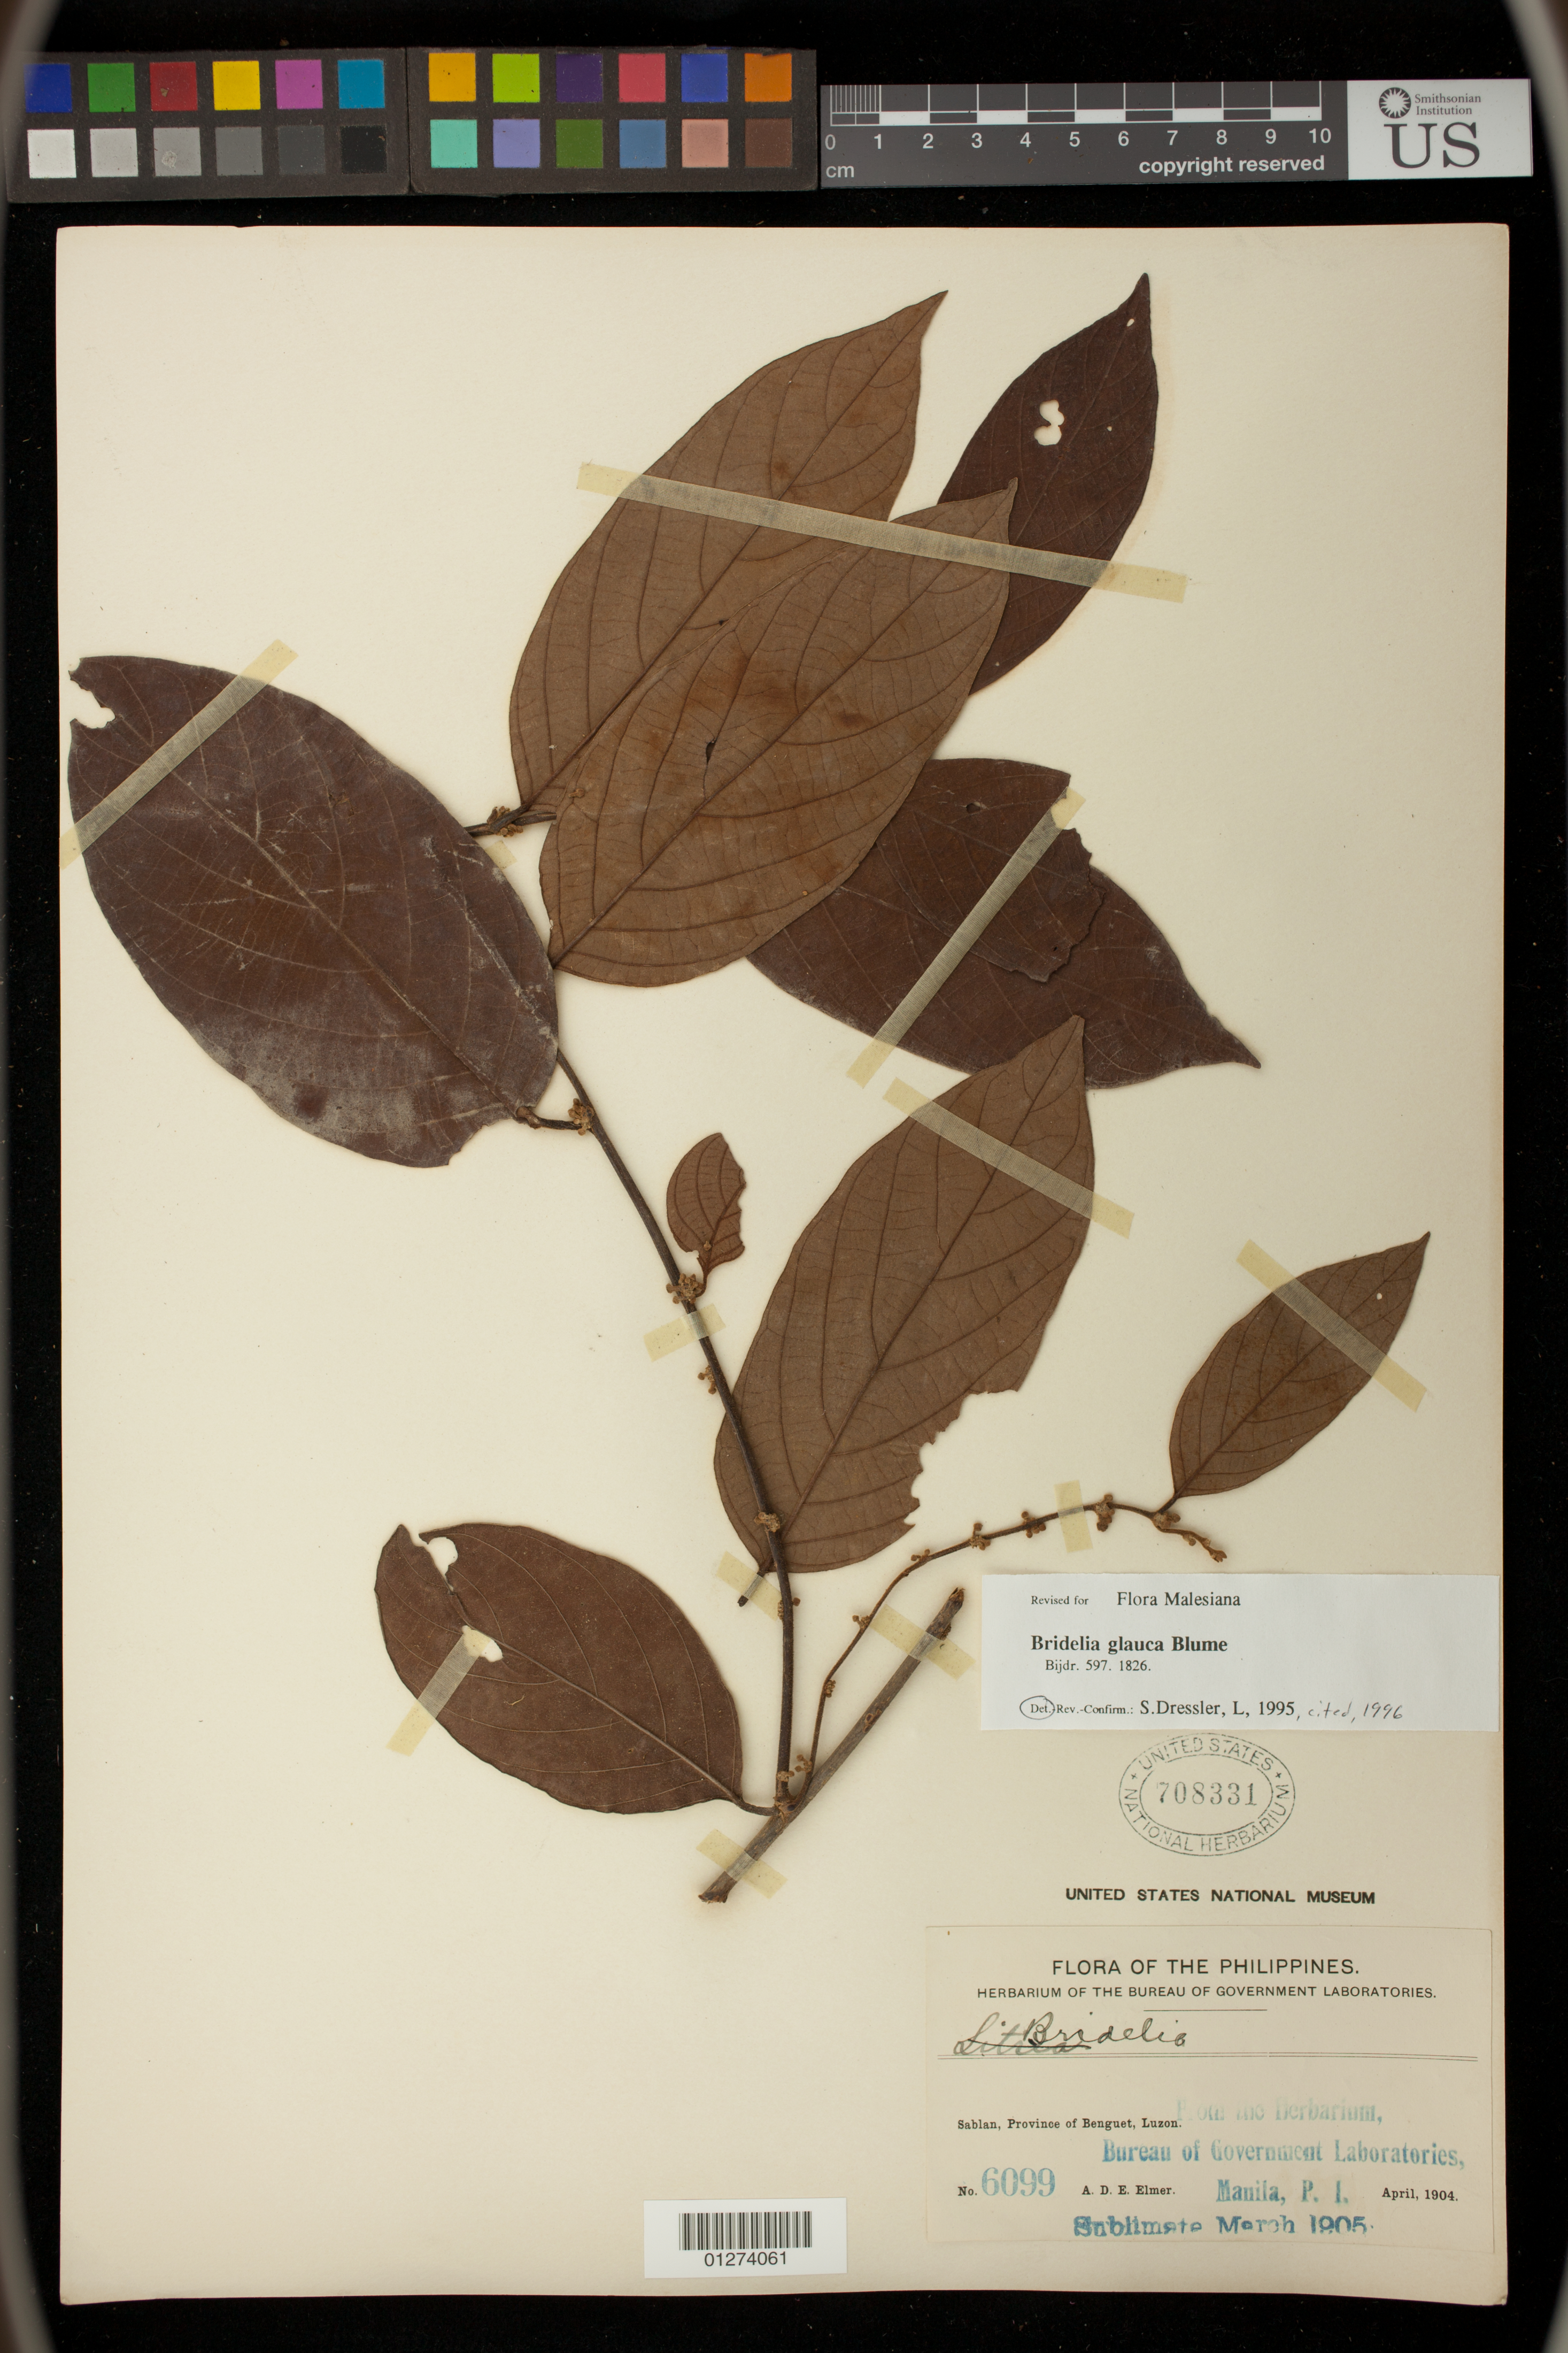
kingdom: Plantae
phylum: Tracheophyta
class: Magnoliopsida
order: Malpighiales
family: Phyllanthaceae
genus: Bridelia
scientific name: Bridelia glauca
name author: Blume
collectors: A. D. E. Elmer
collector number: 6099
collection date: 1904-04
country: Philippines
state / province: Cordillera (Administrative Region)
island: Luzon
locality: Sablan, Province of Benguet, Luzon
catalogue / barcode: US 708331